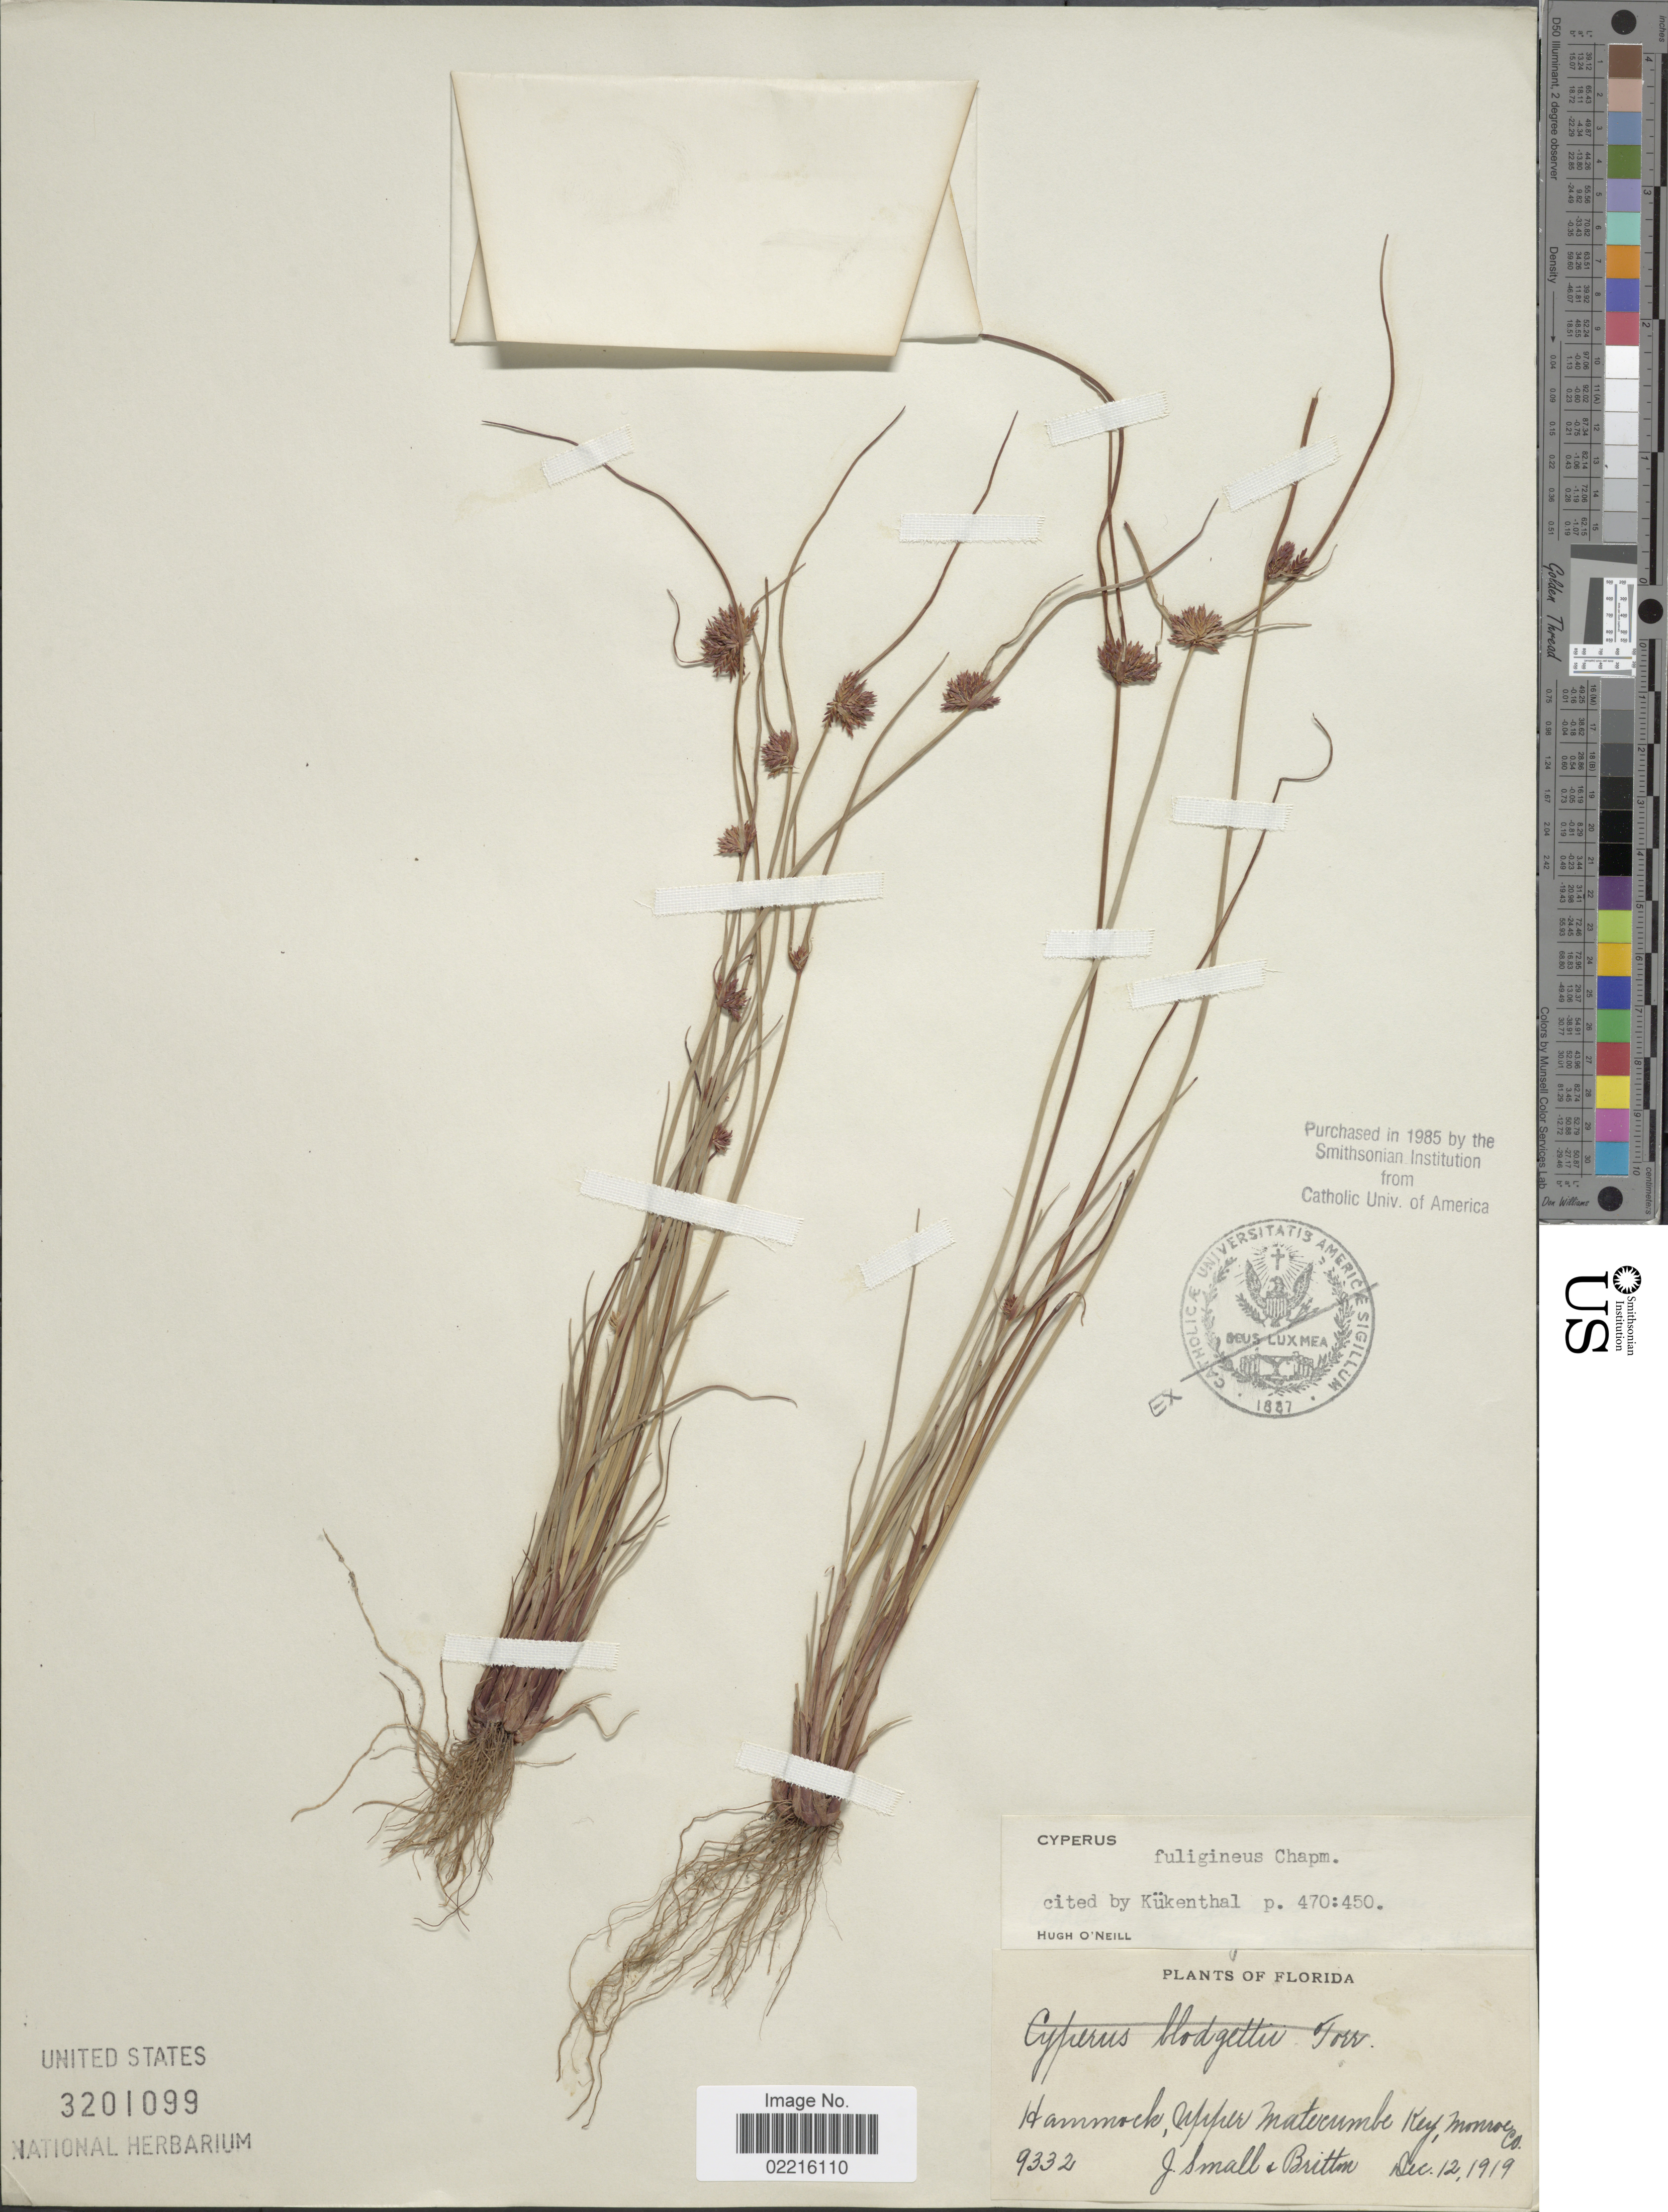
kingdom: Plantae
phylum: Tracheophyta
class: Liliopsida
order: Poales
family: Cyperaceae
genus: Cyperus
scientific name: Cyperus fuligineus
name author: Chapm.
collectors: J. Small & Britton, --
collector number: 9332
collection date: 1919-12-12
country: United States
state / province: Florida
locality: Hammock, upper Matecumbe Key, Monroe Co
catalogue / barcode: US 3201099